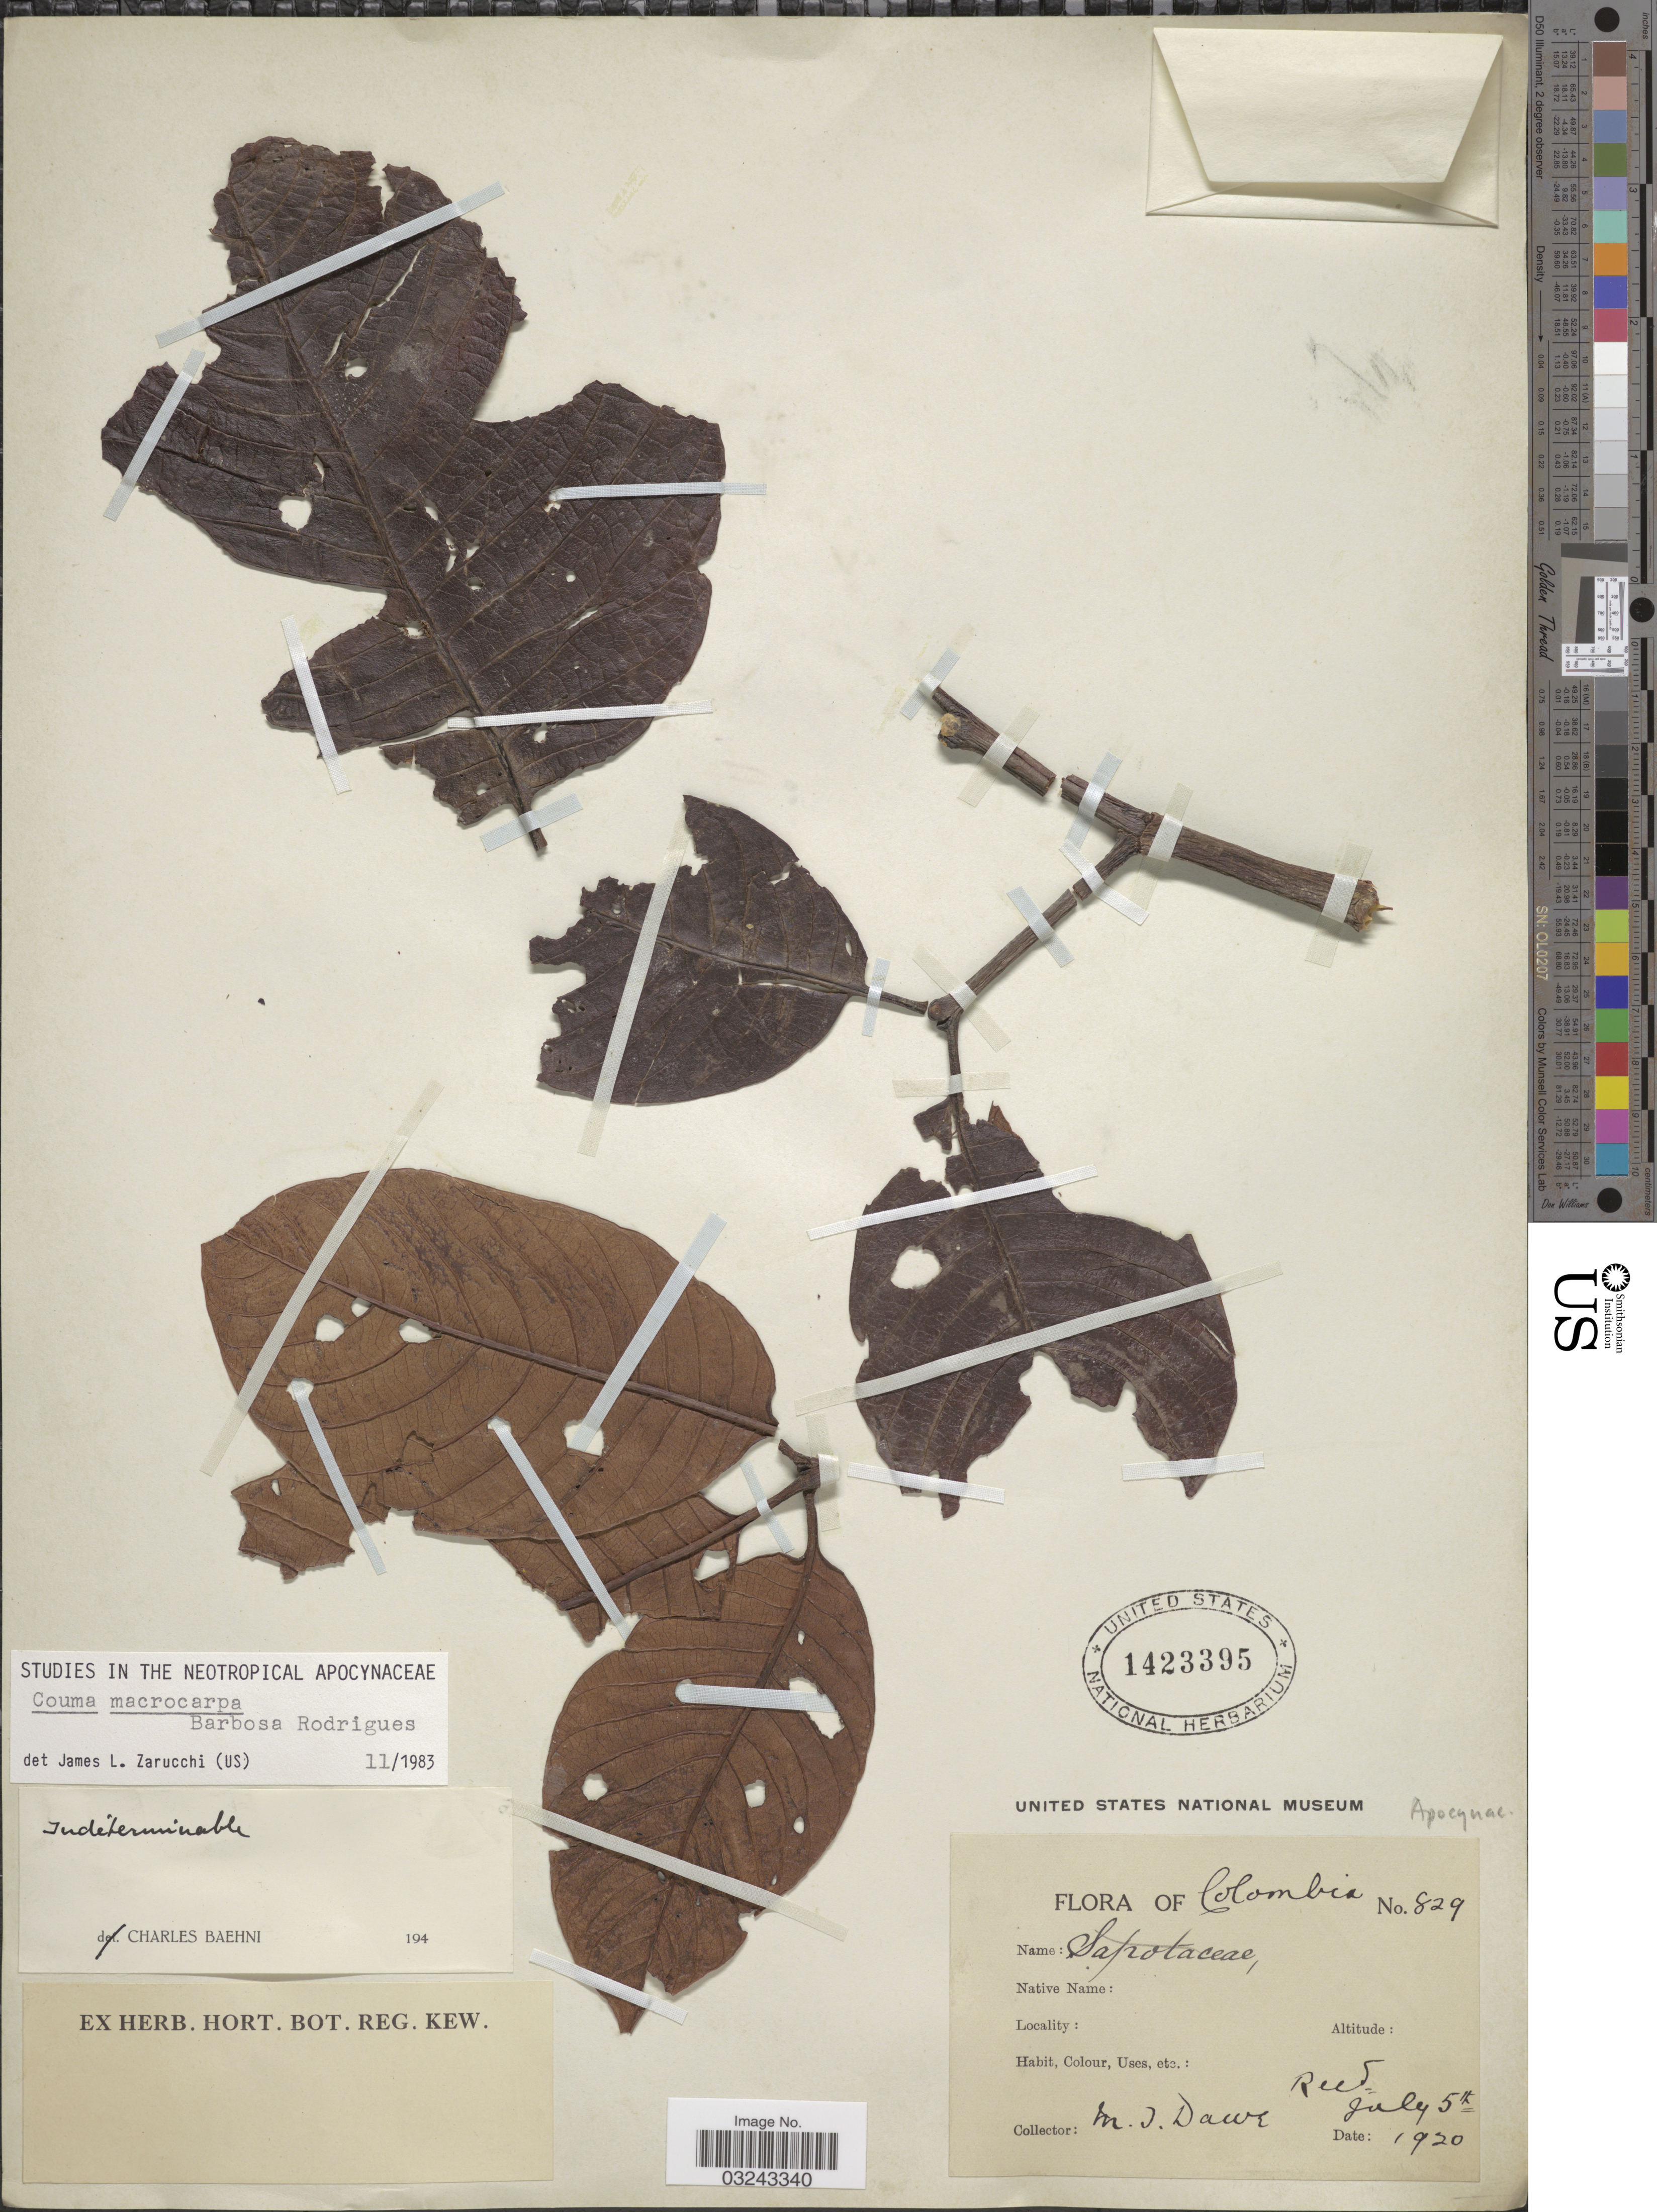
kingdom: Plantae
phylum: Tracheophyta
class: Magnoliopsida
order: Gentianales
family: Apocynaceae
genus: Couma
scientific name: Couma macrocarpa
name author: Barb. Rodr.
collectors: M. T. Dawe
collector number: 829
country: Colombia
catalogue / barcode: US 1423395